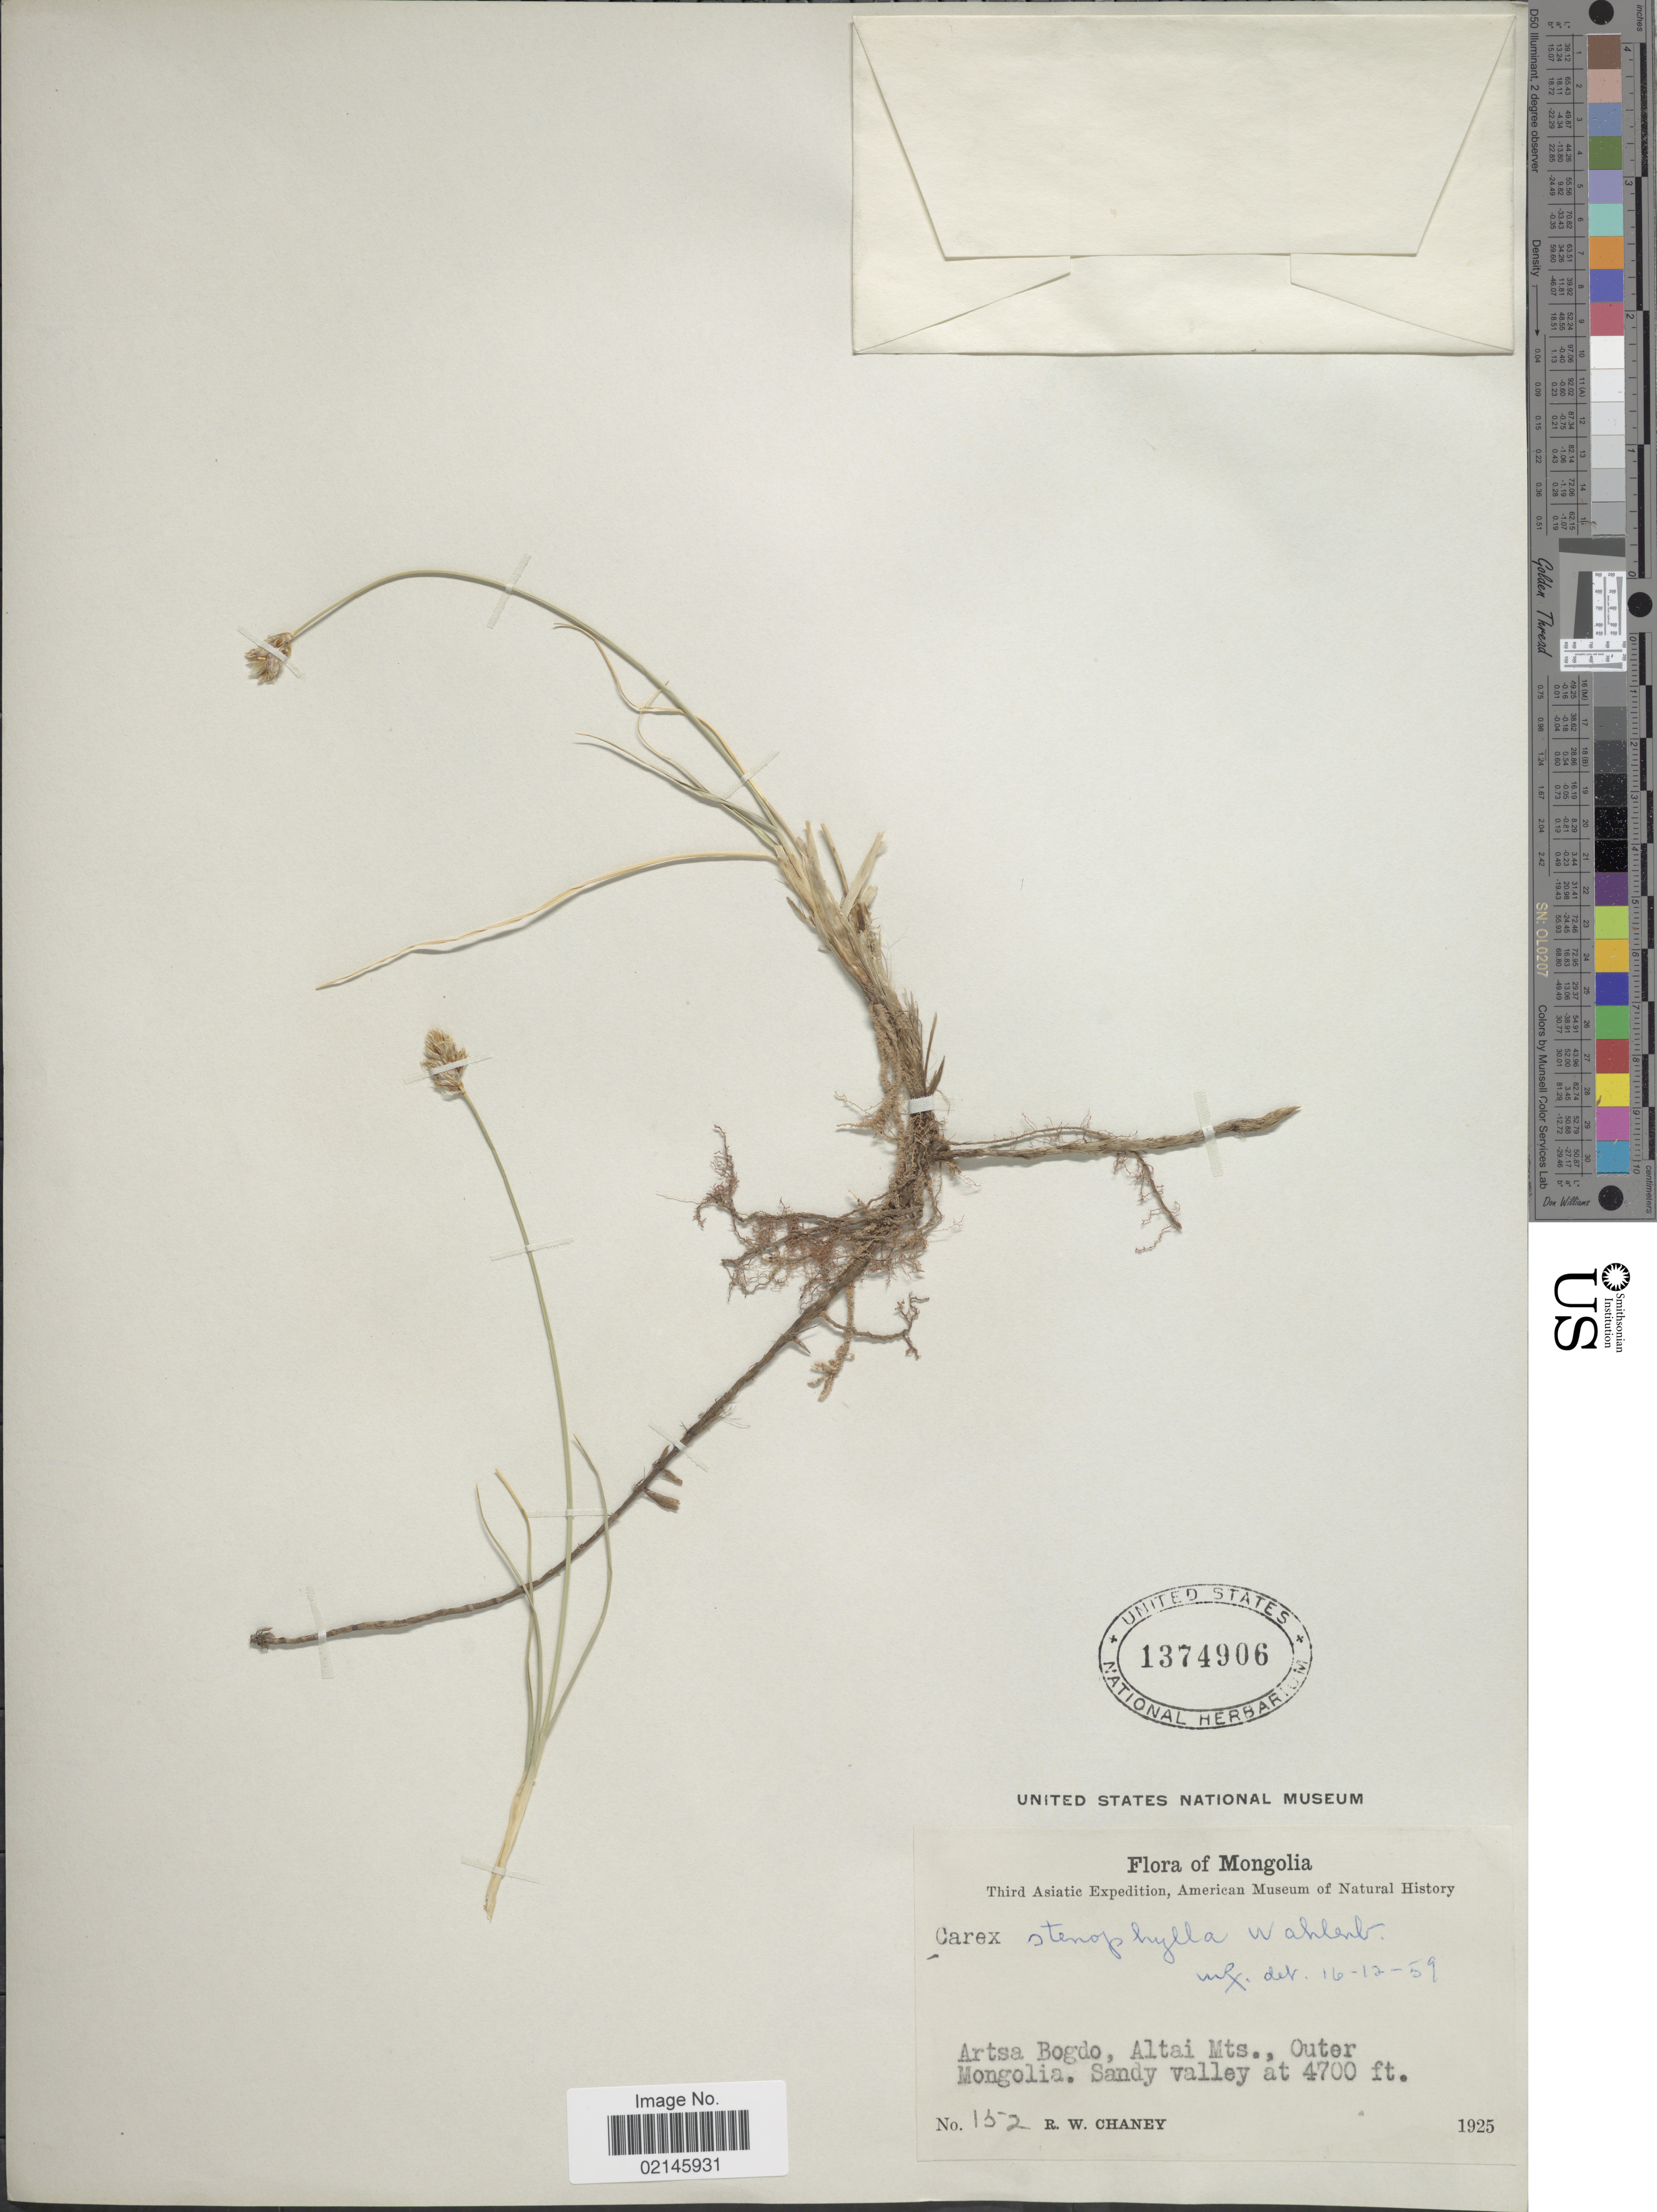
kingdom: Plantae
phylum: Tracheophyta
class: Liliopsida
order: Poales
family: Cyperaceae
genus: Carex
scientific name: Carex stenophylla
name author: Wahlenb.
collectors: R. Chaney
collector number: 152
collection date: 1925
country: Mongolia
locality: Mongolia. Artsa Bogdo, Altai Mts. Outer Mongolia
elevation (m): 1433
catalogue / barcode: US 1374906